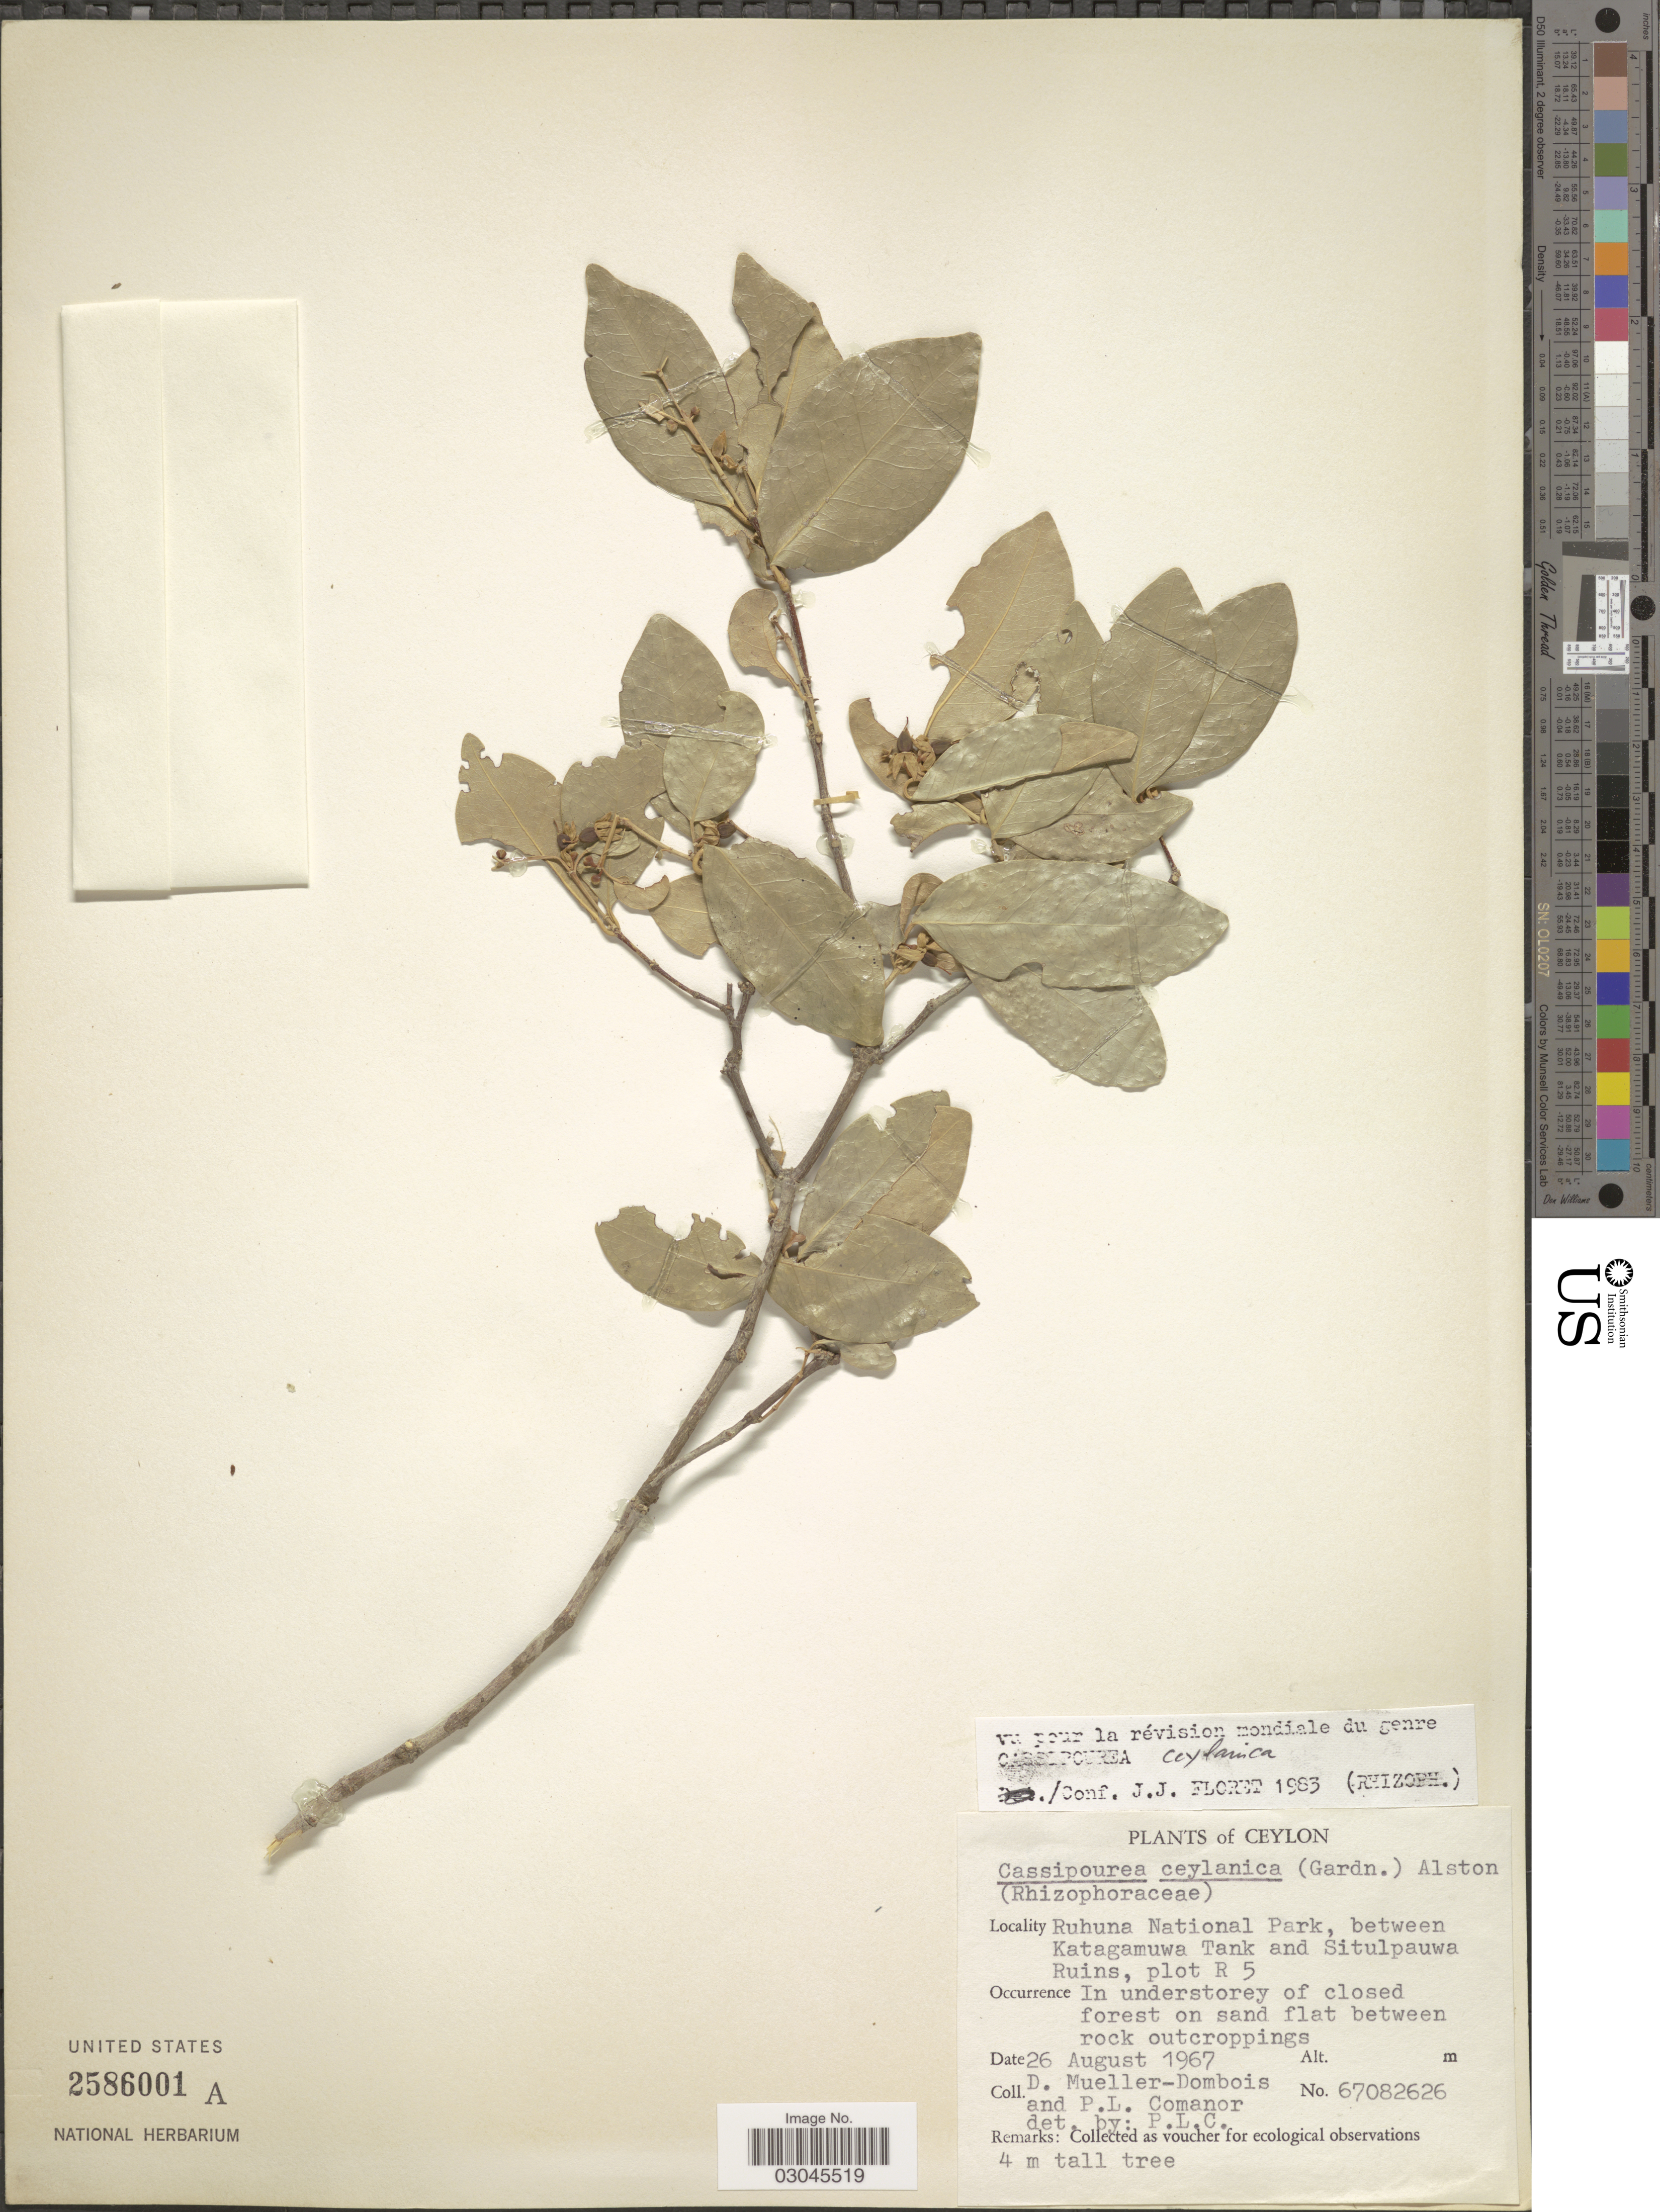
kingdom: Plantae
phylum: Tracheophyta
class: Magnoliopsida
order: Malpighiales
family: Rhizophoraceae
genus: Cassipourea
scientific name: Cassipourea ceylanica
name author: (Gardner) Alston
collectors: D. Mueller-Dombois & P. Comanor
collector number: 67082626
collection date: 1967-08-26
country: Sri Lanka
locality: Ceylon. Ruhuna National Park, between Katagamuwa Tank and Situlpauwa Ruins, plot R 5.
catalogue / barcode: US 2586001A